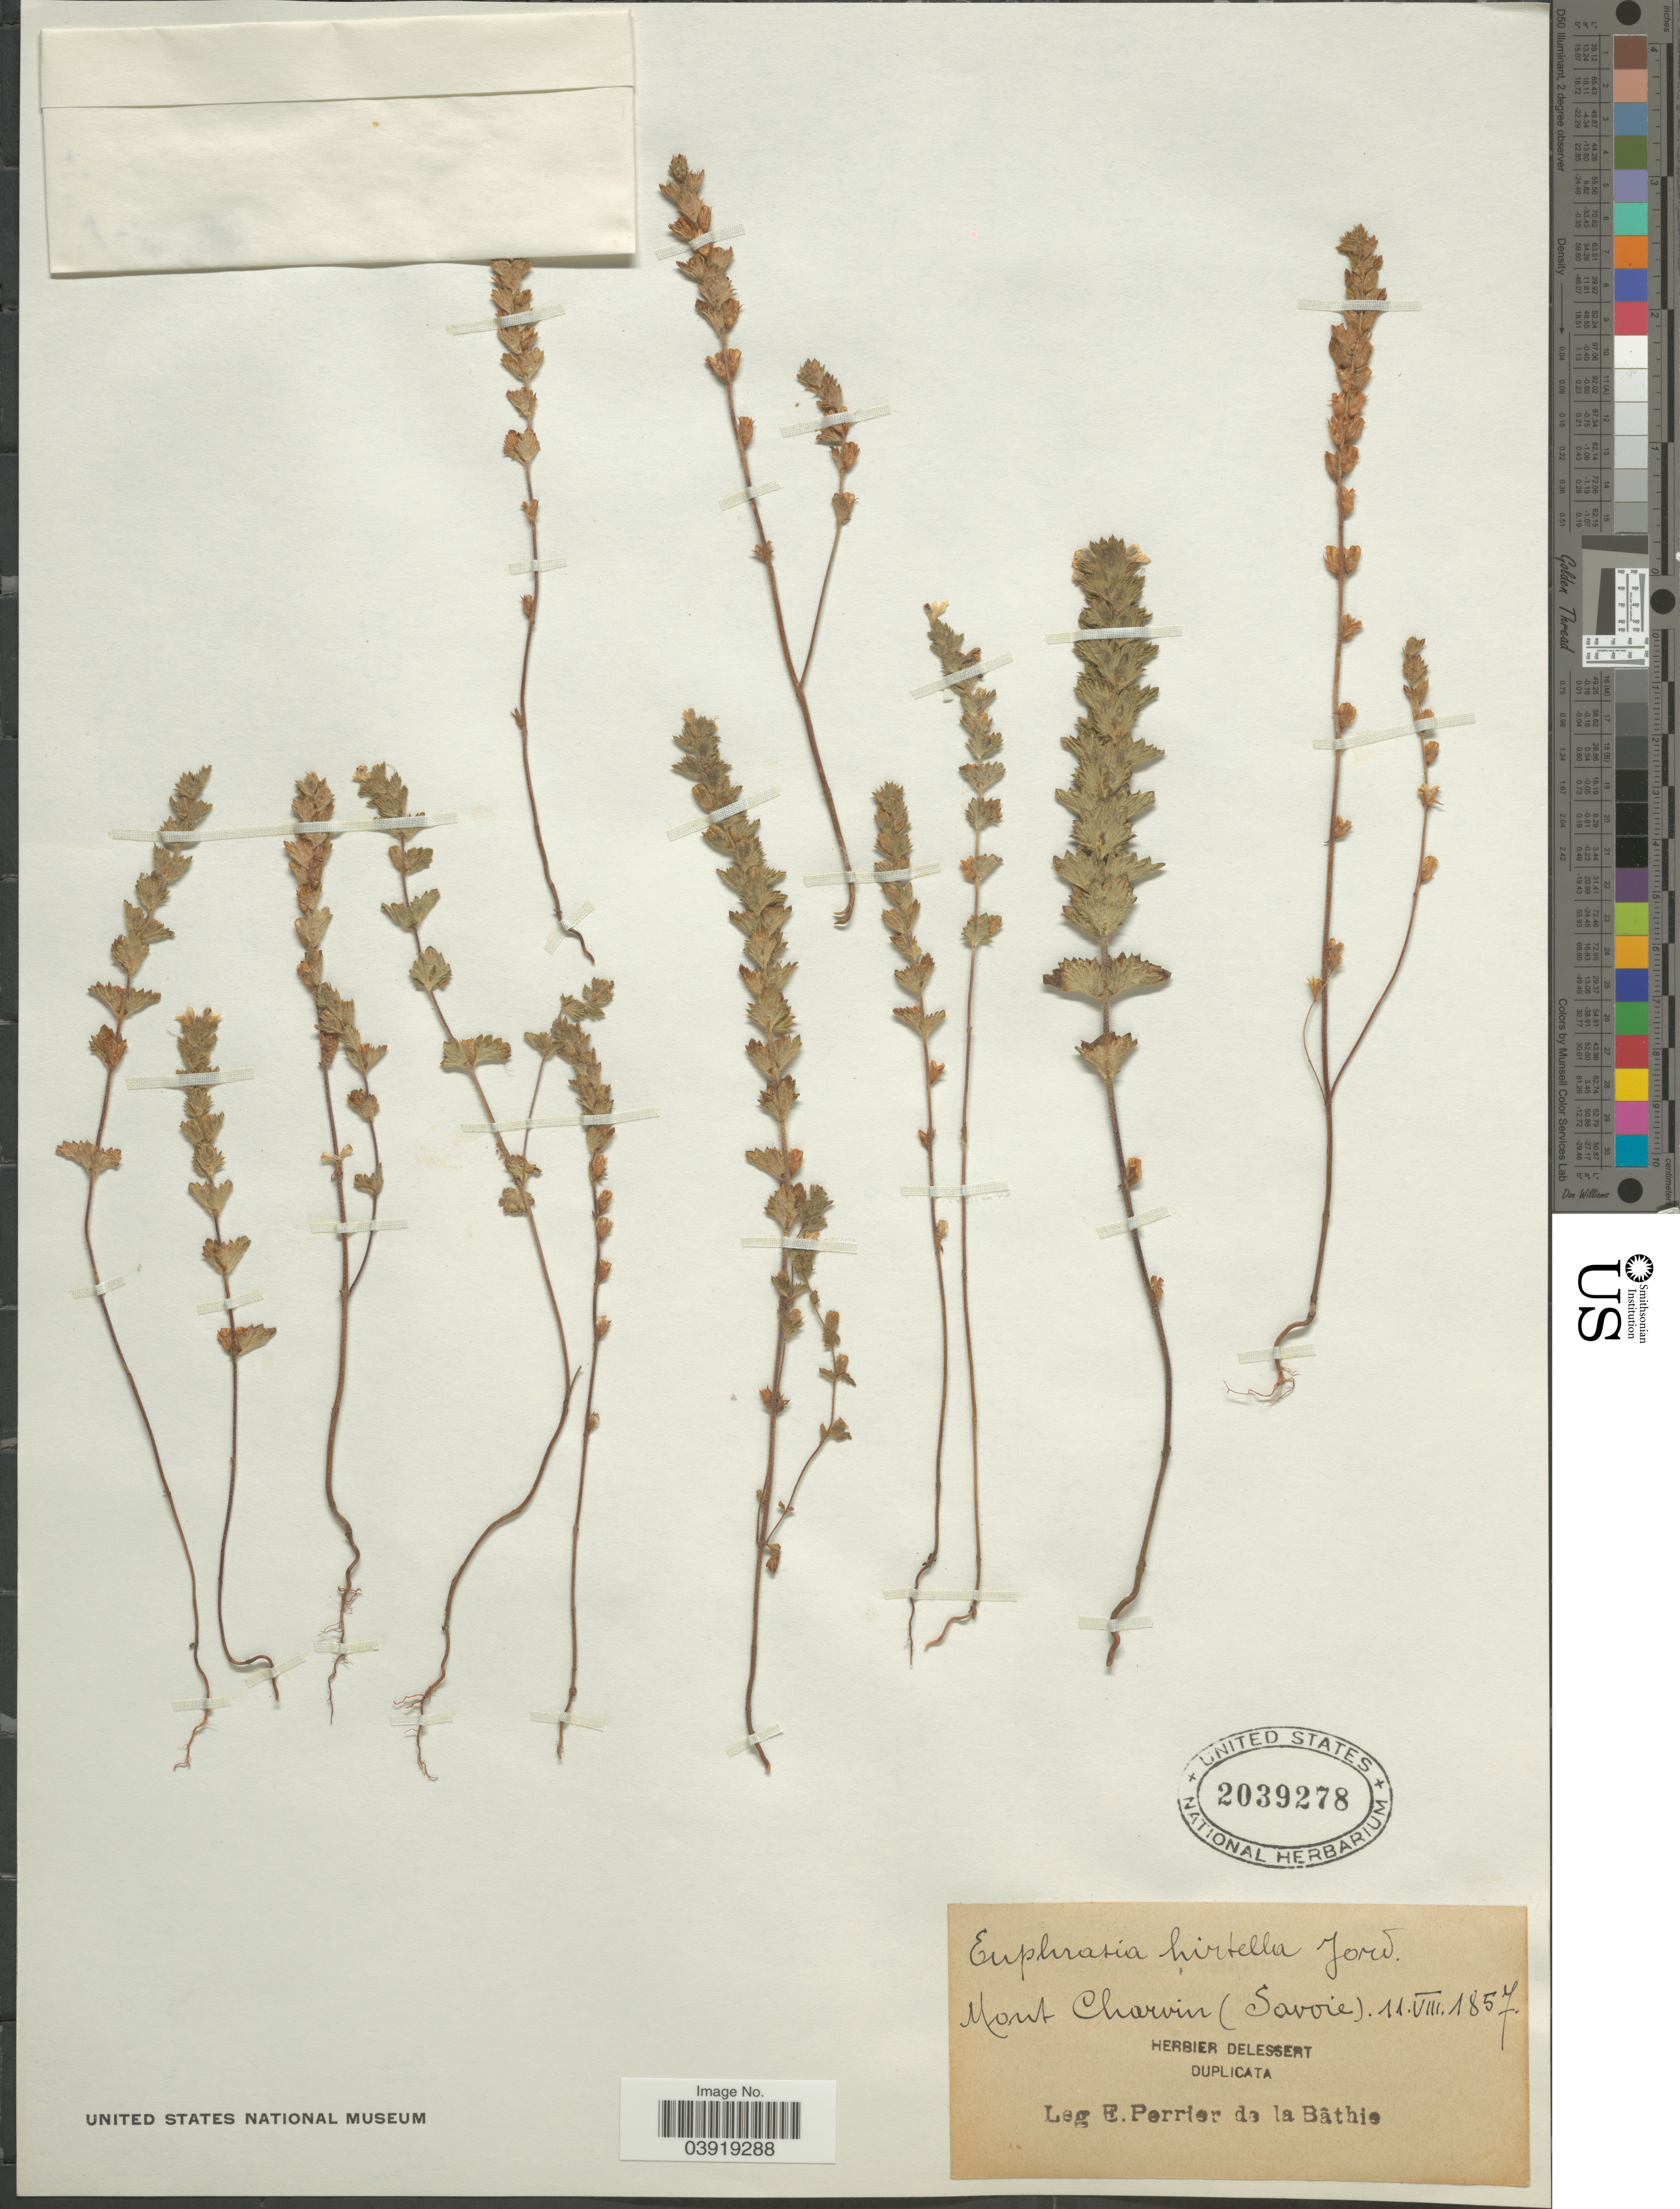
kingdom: Plantae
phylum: Tracheophyta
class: Magnoliopsida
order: Lamiales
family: Orobanchaceae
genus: Euphrasia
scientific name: Euphrasia hirtella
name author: Jord. ex Reut.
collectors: E. Perrier de la Bâthie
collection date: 1857-08-11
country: France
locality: Mont Charvin (Savoie).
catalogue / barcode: US 2039278